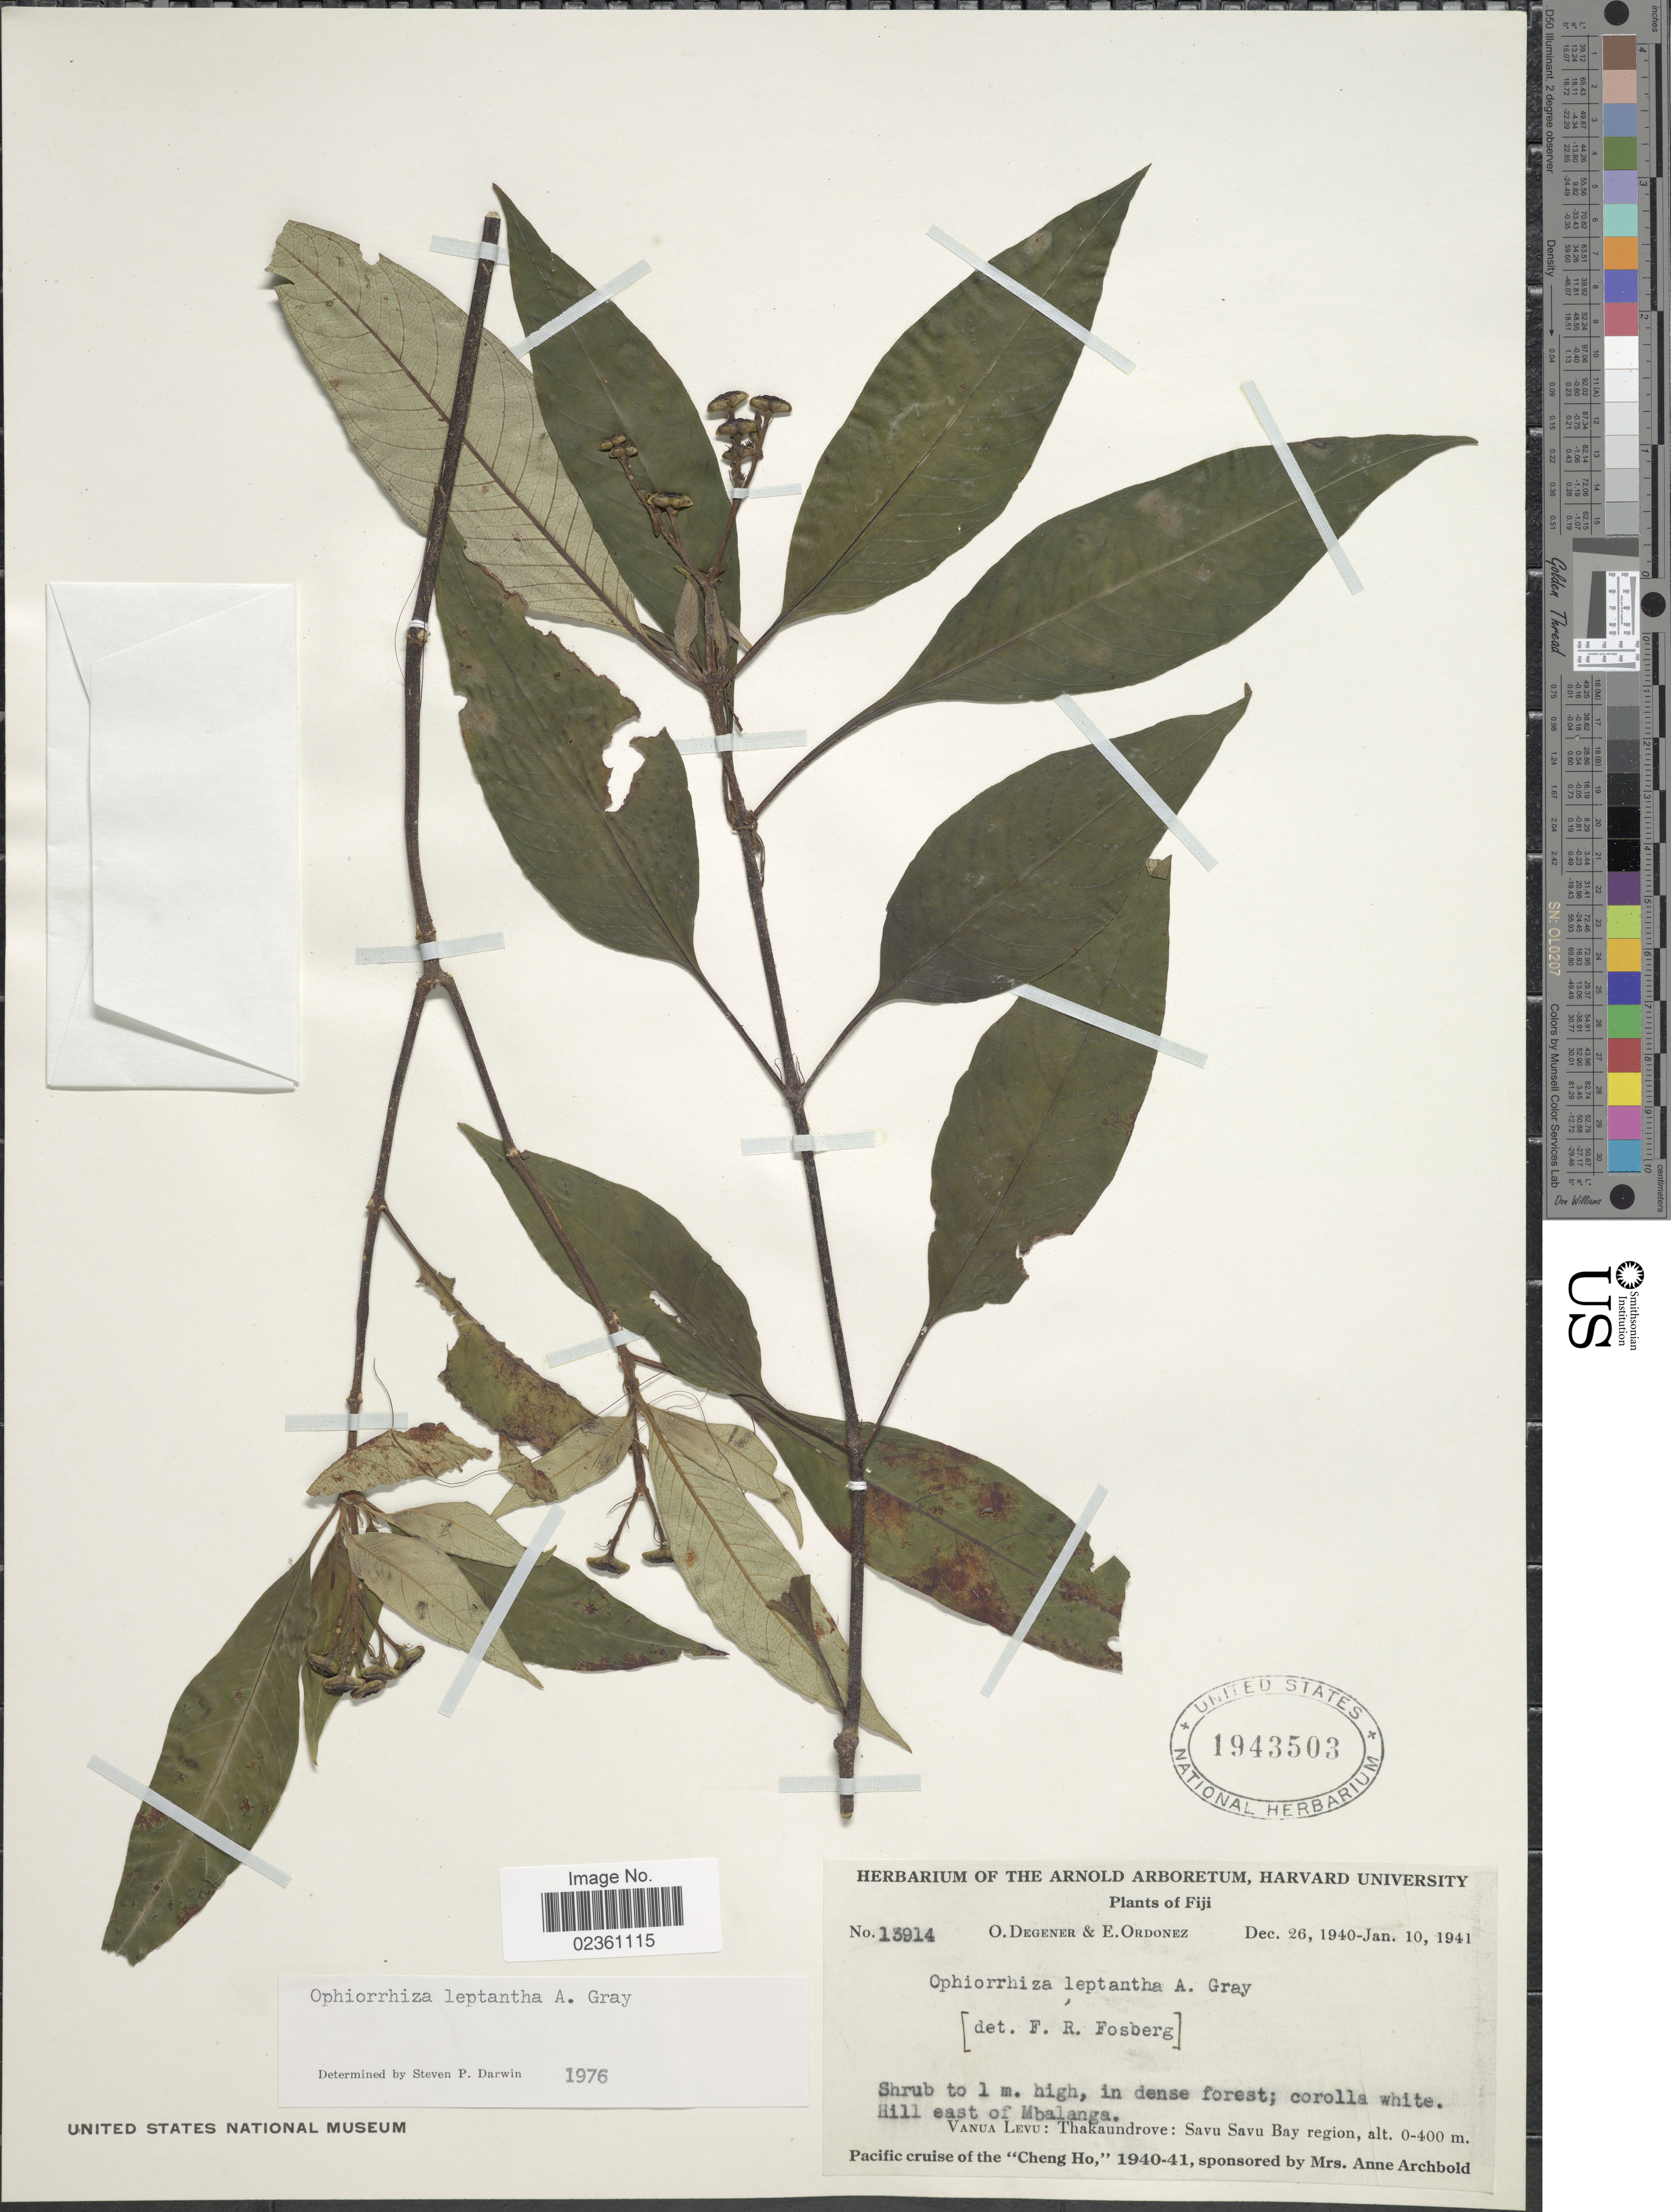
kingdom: Plantae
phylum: Tracheophyta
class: Magnoliopsida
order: Gentianales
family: Rubiaceae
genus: Ophiorrhiza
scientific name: Ophiorrhiza leptantha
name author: A. Gray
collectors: O. Degener & E. Ordonez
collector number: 13914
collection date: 1940-12-26/1941-01-10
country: Fiji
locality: Hill east of Mbalanga, Vanua Levu: Thakaundrove: Savu Savu Bay region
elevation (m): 0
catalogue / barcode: US 1943503